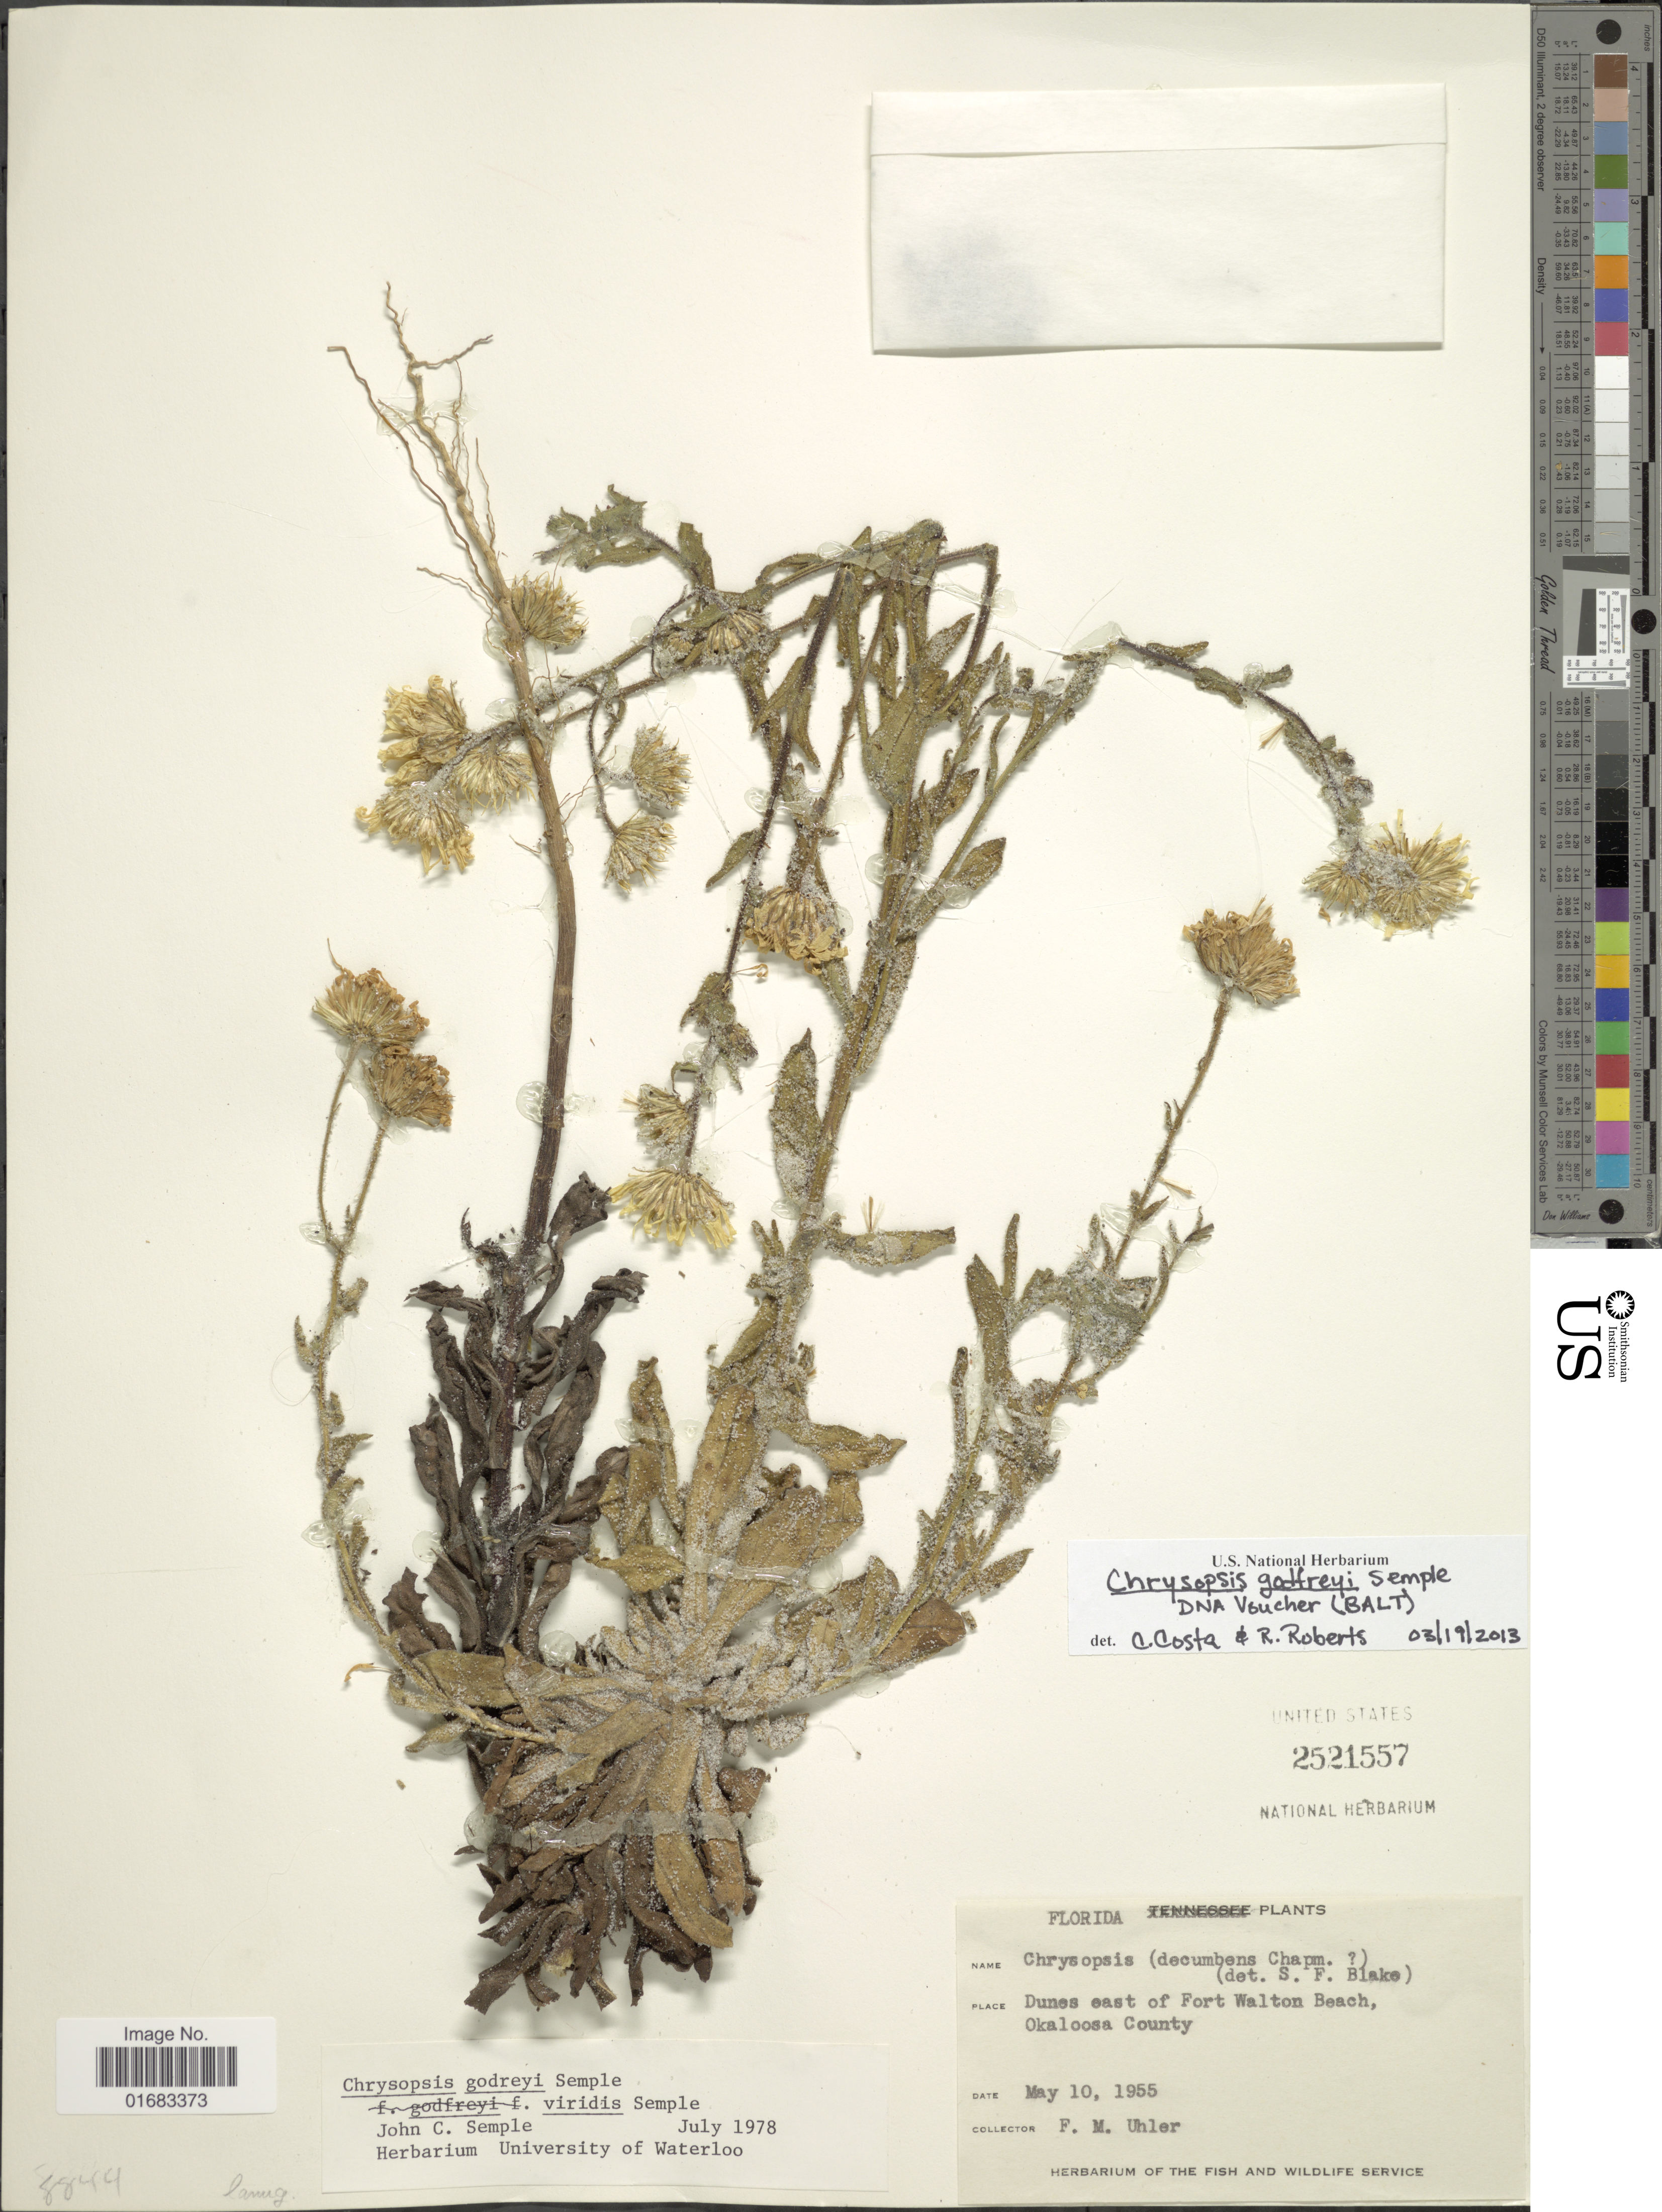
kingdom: Plantae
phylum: Tracheophyta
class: Magnoliopsida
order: Asterales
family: Asteraceae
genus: Chrysopsis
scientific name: Chrysopsis godfreyi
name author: Semple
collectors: F. M. Uhler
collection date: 1955-05-10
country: United States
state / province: Florida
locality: Florida. Dunes east of Fort Walton Beach, Okaloosa County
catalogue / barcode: US 2521557